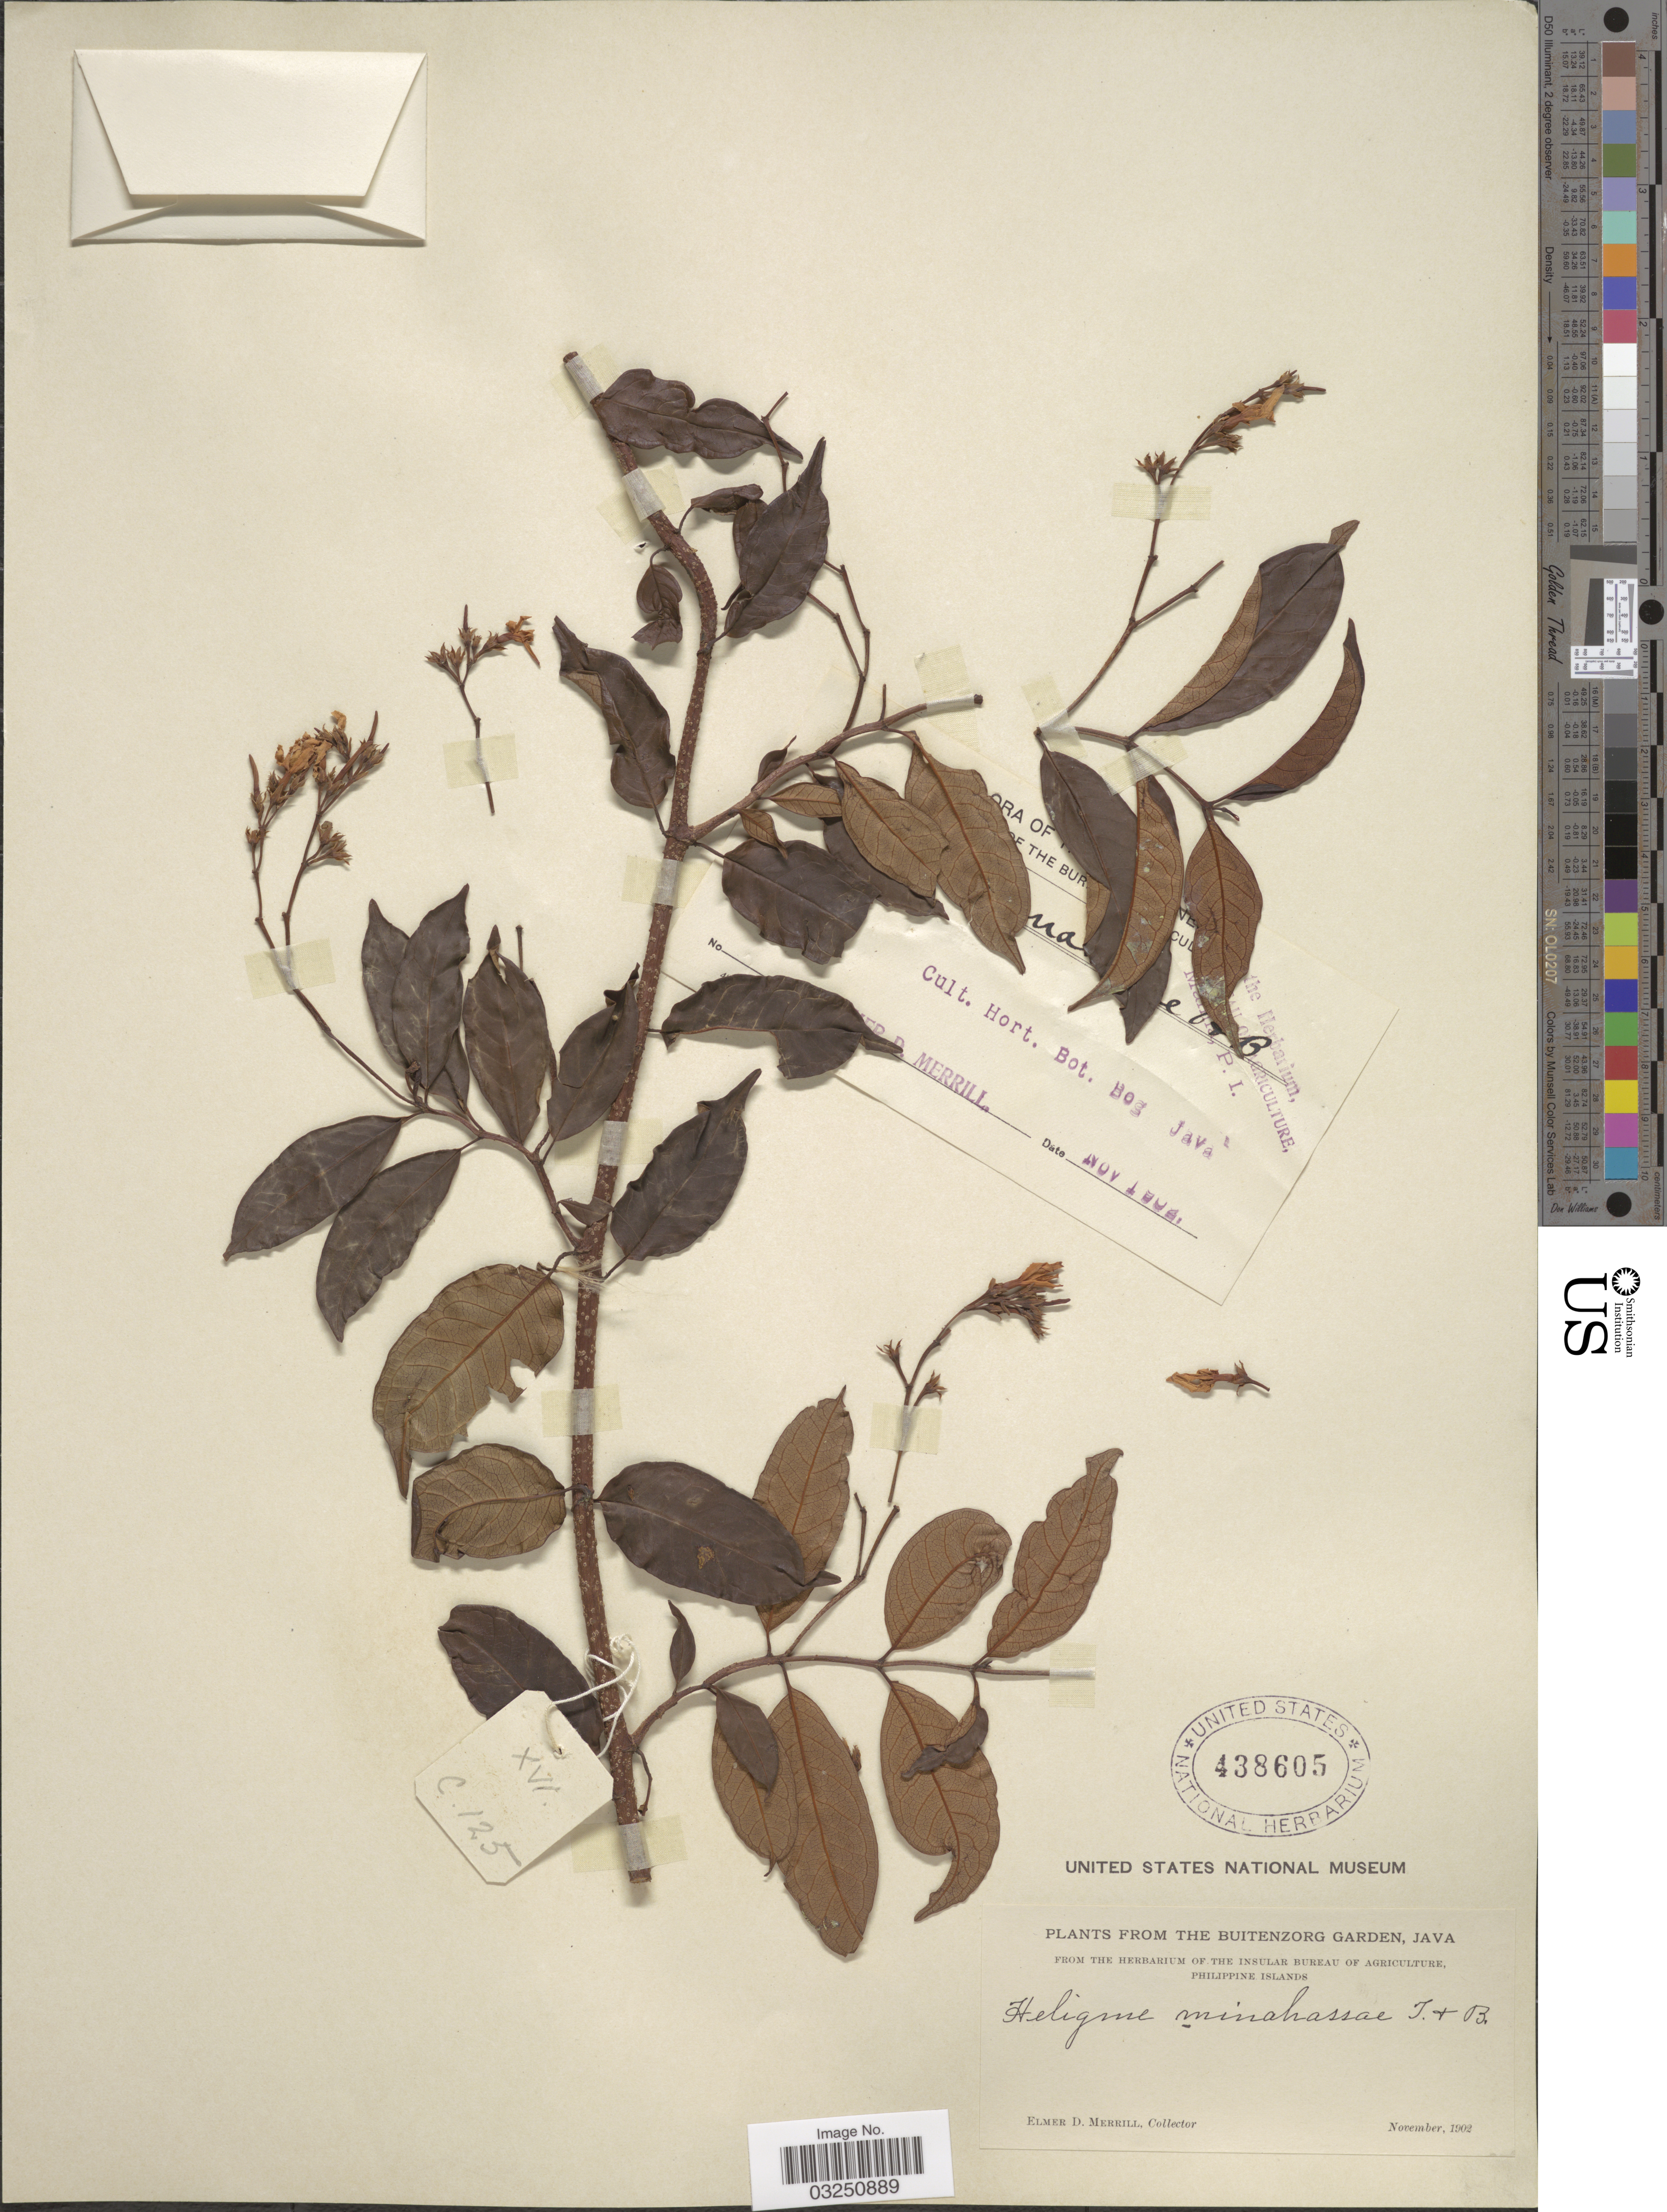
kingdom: Plantae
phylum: Tracheophyta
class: Magnoliopsida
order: Gentianales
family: Apocynaceae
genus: Parsonsia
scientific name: Parsonsia alboflavescens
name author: (Dennst.) Mabberley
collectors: E. D. Merrill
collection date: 1902-11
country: Indonesia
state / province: Java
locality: The Buitenzorg Garden. Cult. Hort. Bot. Bog. Java.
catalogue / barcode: US 438605